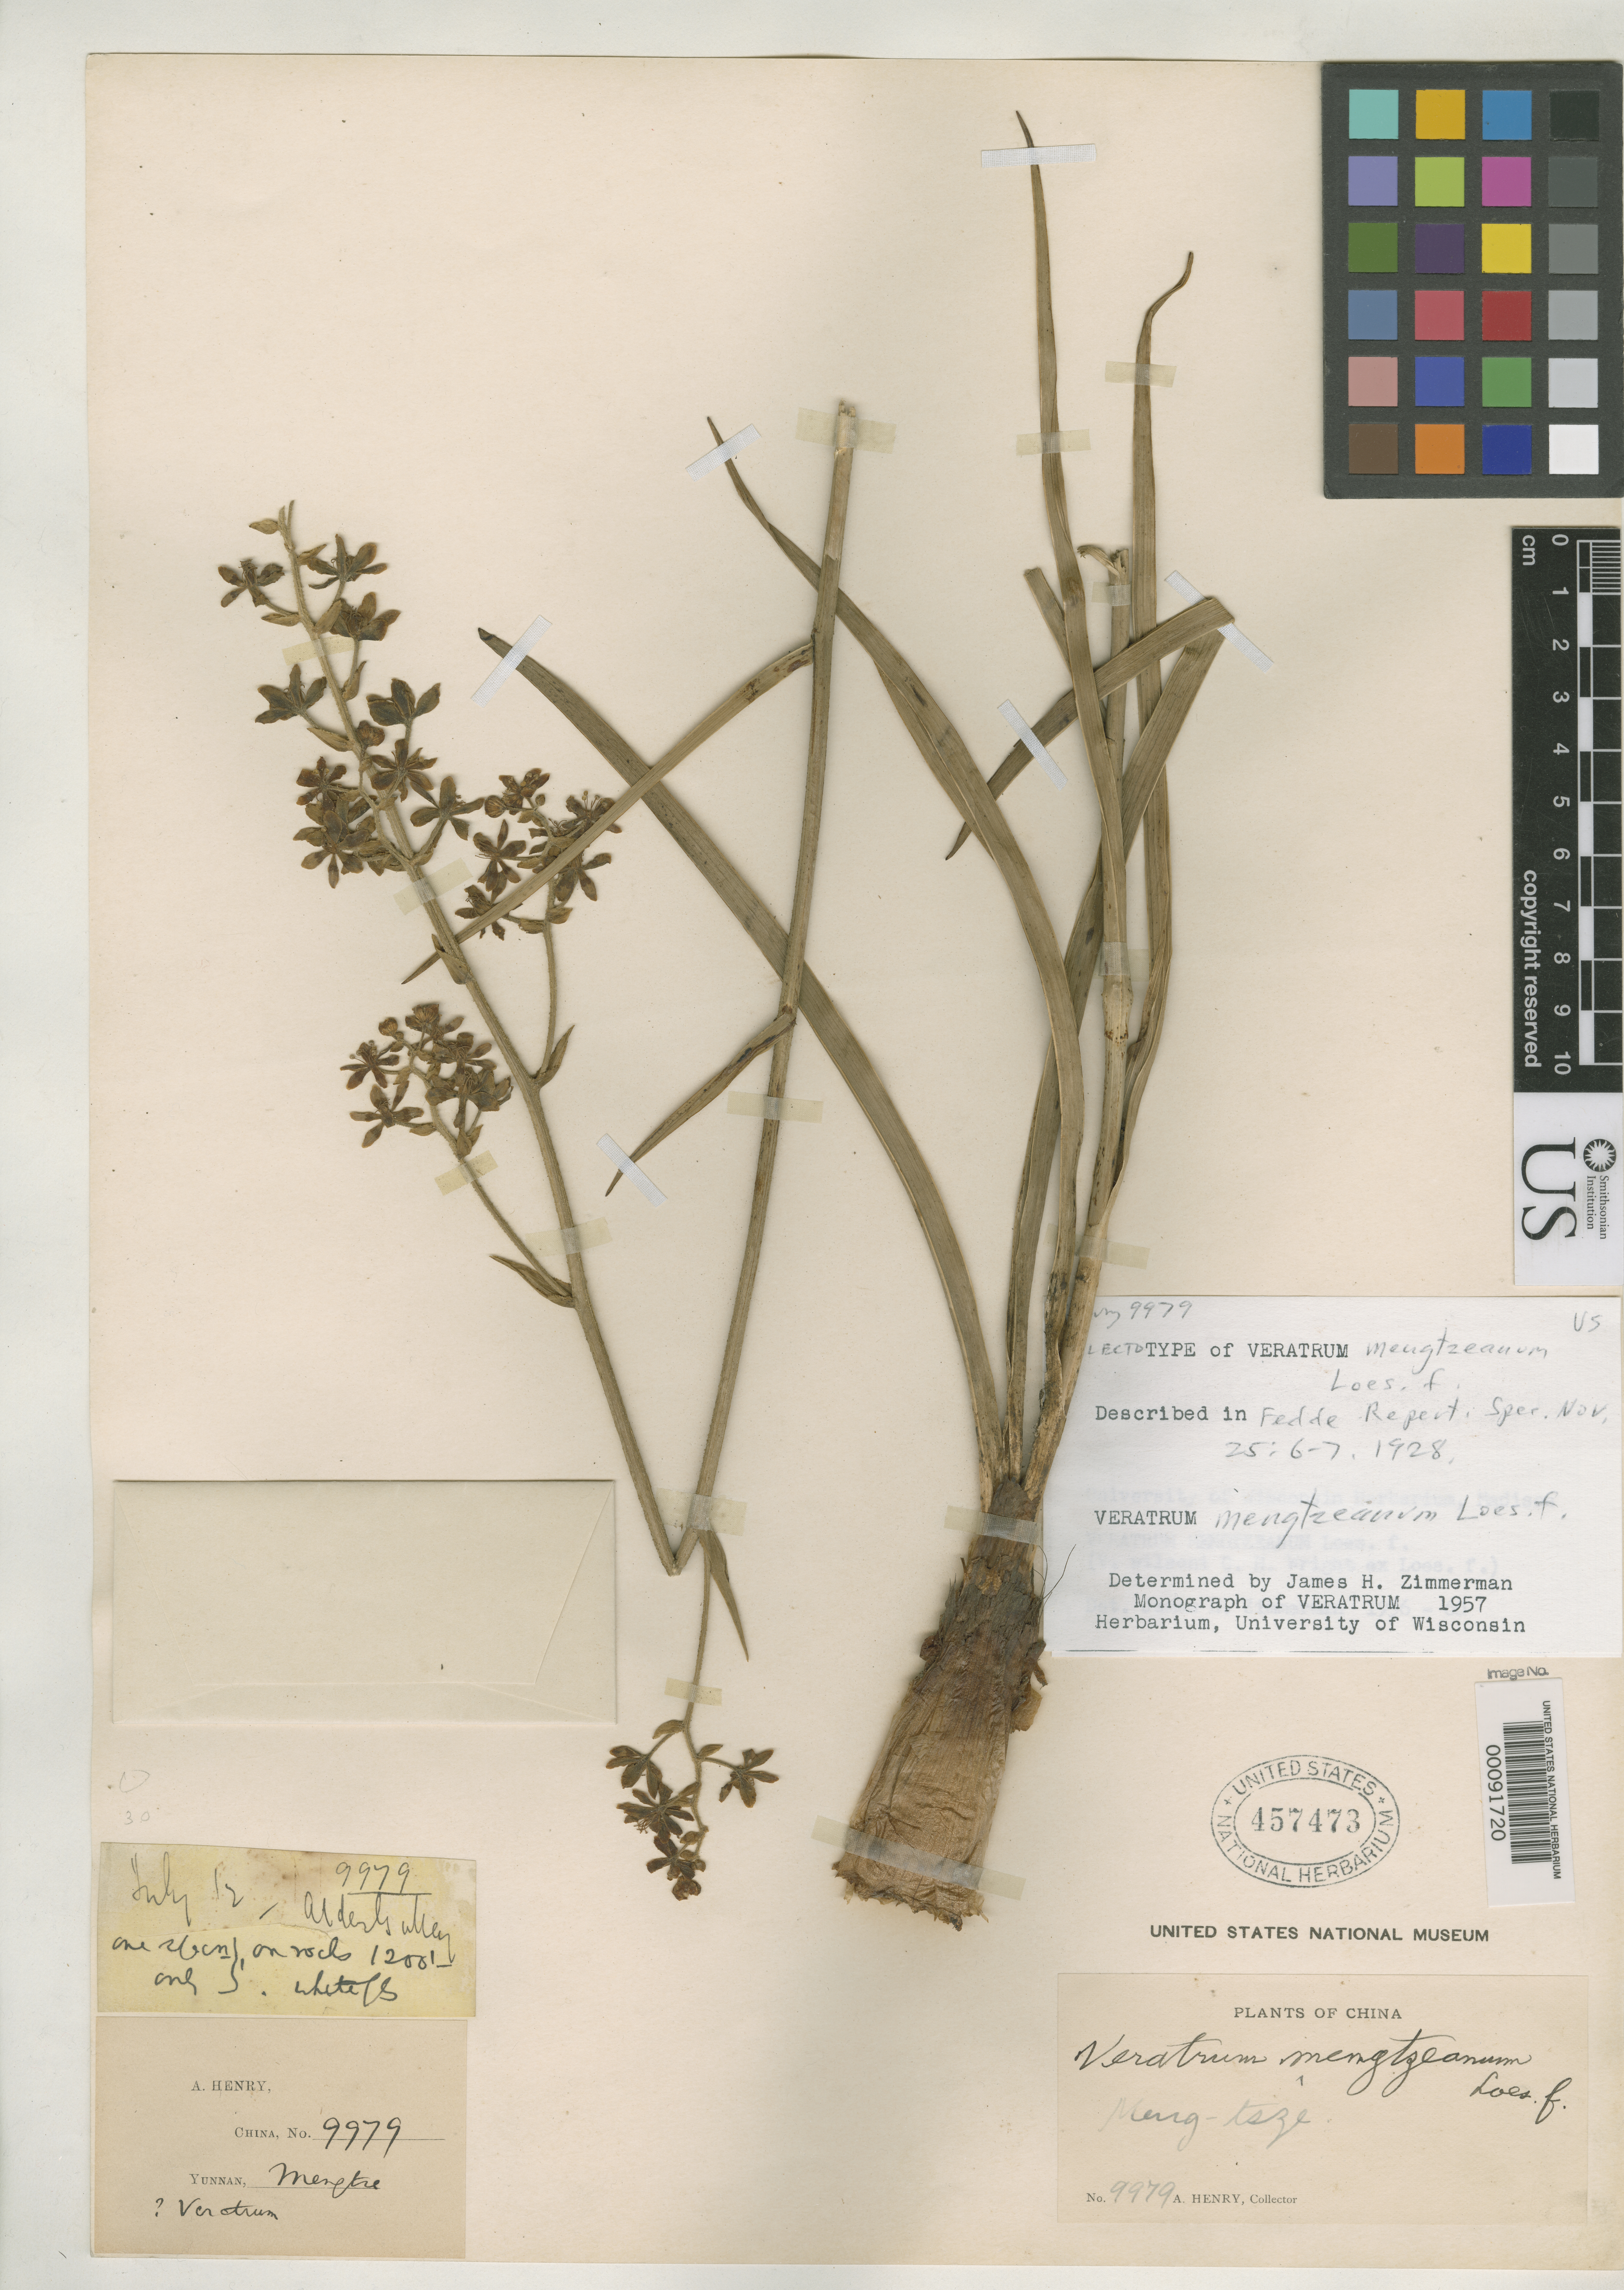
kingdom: Plantae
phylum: Tracheophyta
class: Liliopsida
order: Liliales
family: Melanthiaceae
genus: Veratrum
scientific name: Veratrum mengtzeanum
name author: Loes.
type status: Isolectotype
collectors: A. Henry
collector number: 9979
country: China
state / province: Yunnan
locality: Mengtze; Alder Gulley.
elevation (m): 366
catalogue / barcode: US 457473